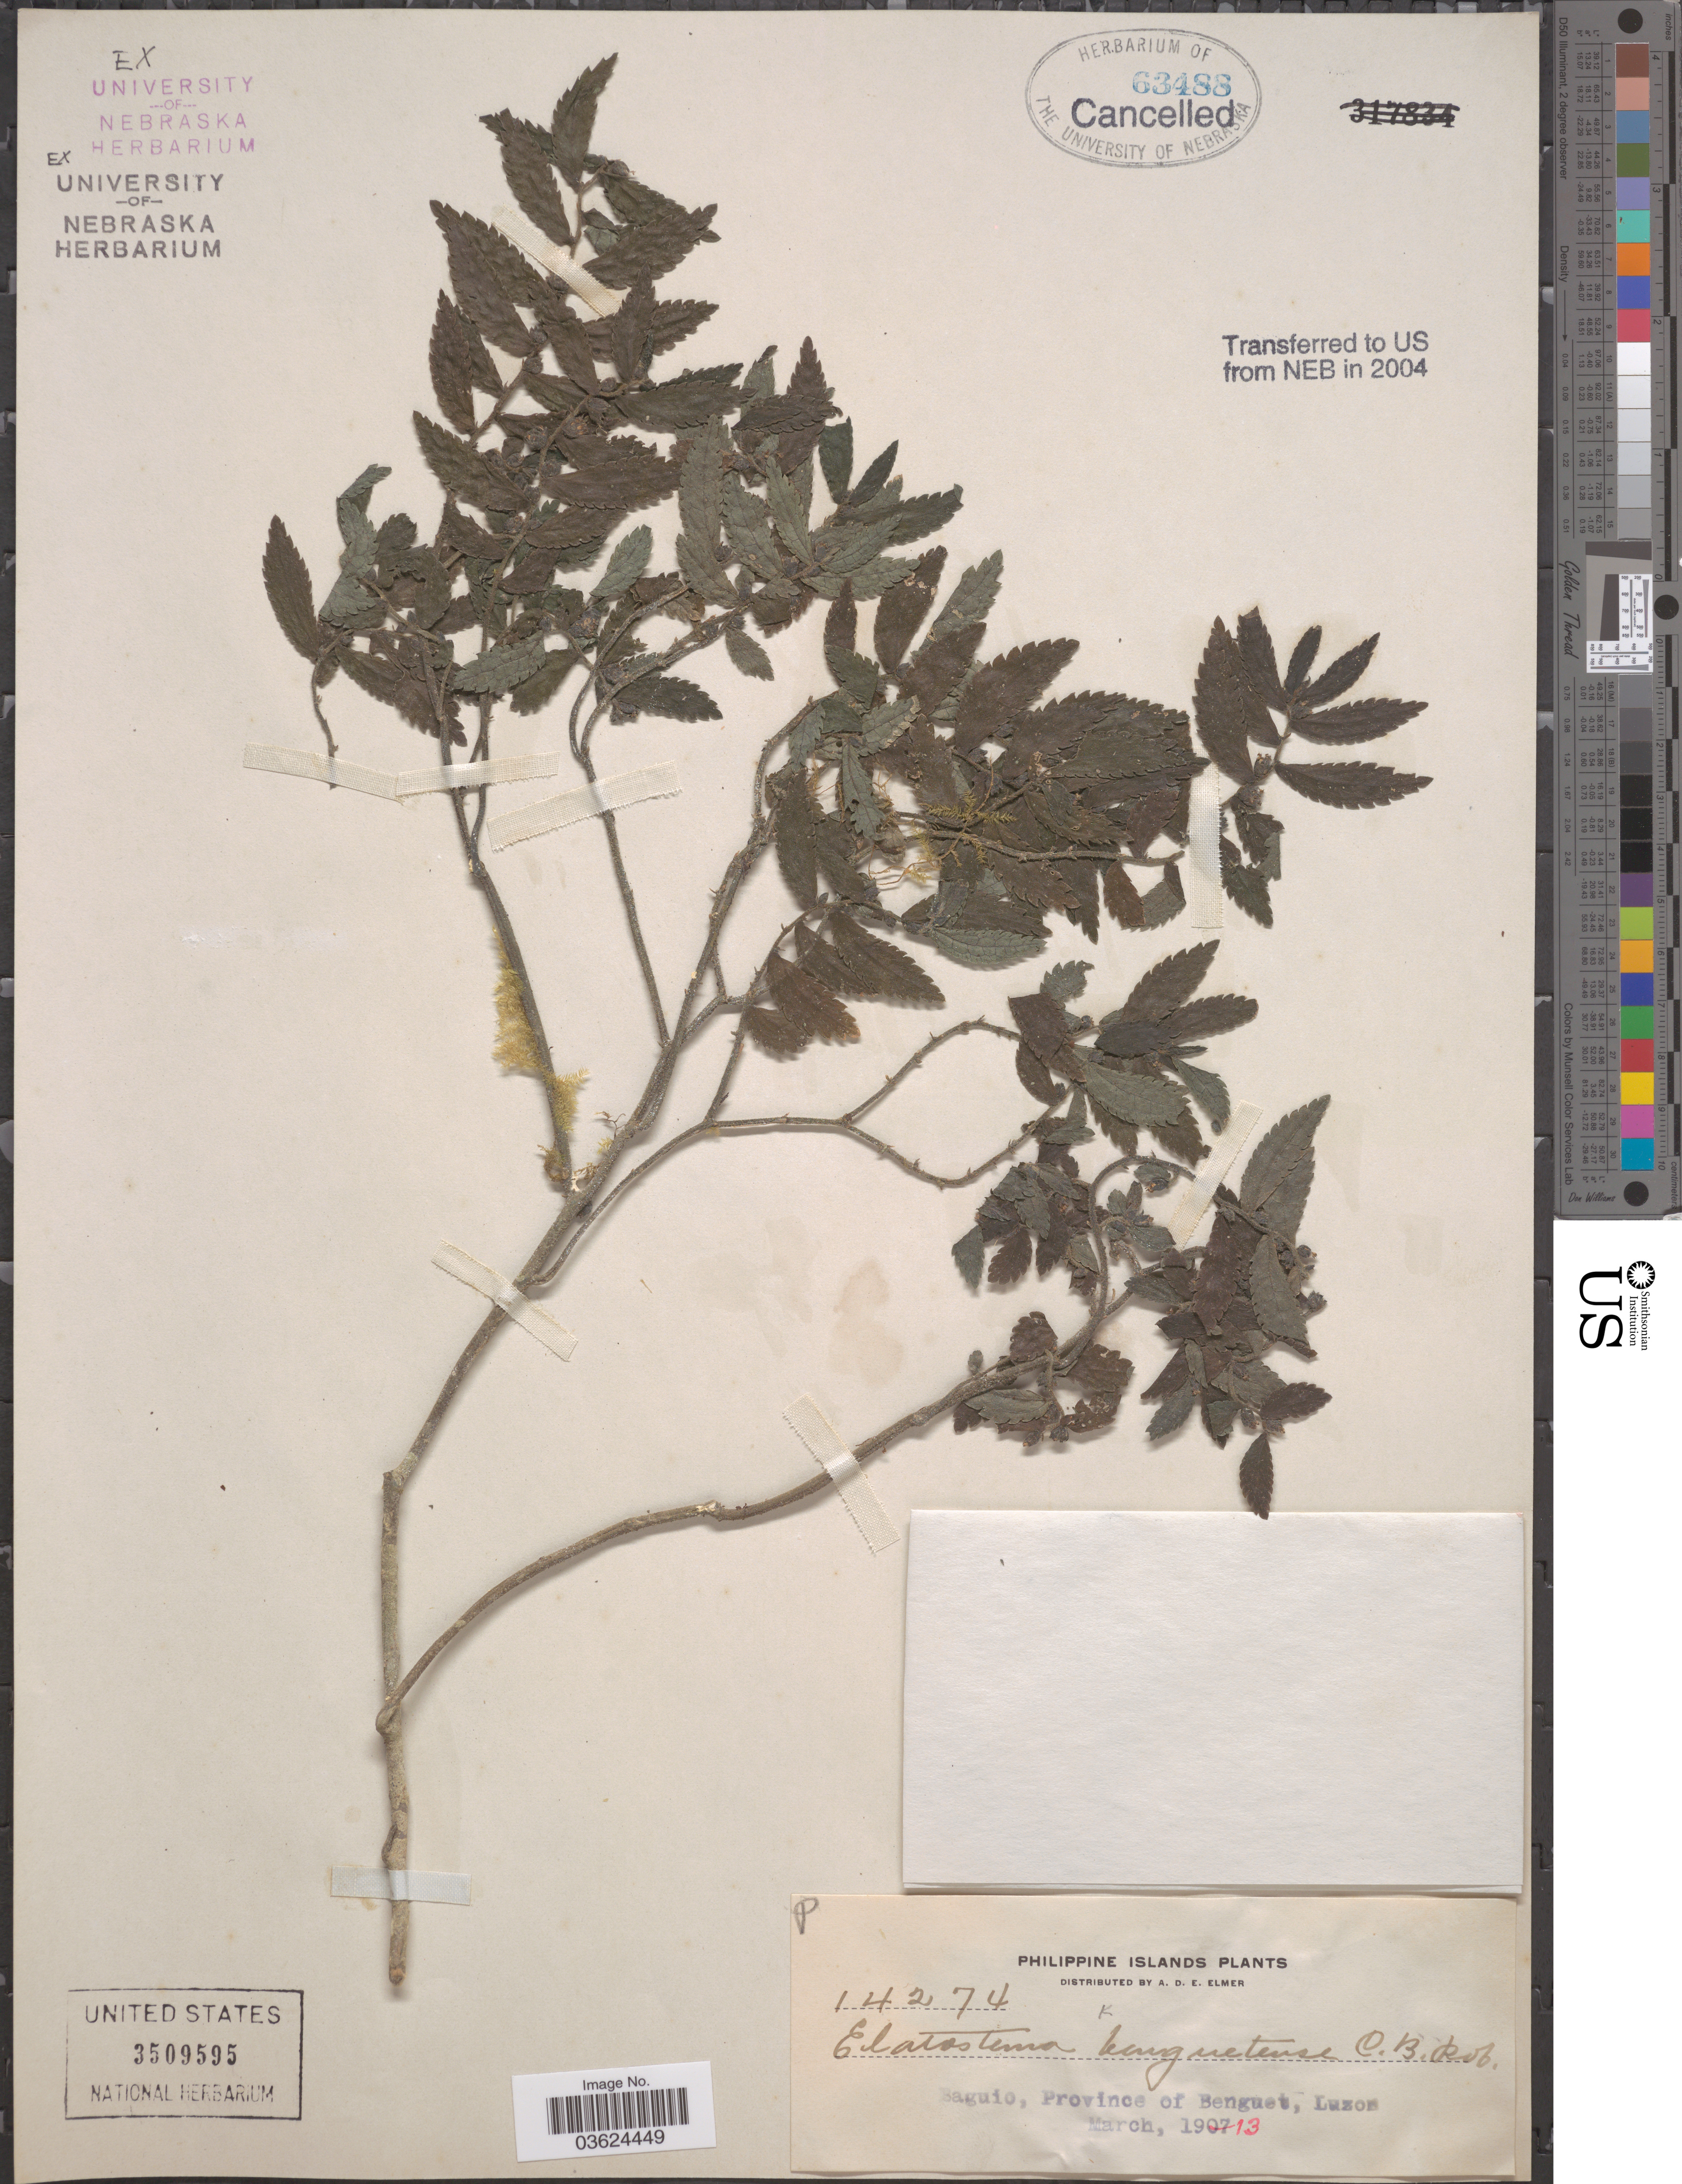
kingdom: Plantae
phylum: Tracheophyta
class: Magnoliopsida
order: Rosales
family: Urticaceae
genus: Elatostema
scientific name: Elatostema benguetense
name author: C.B. Rob.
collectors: A. D. E. Elmer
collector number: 14274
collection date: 1913-03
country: Philippines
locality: Philippine Islands. Baguio, Province of Benguet, Luzon.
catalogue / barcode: US 3509595